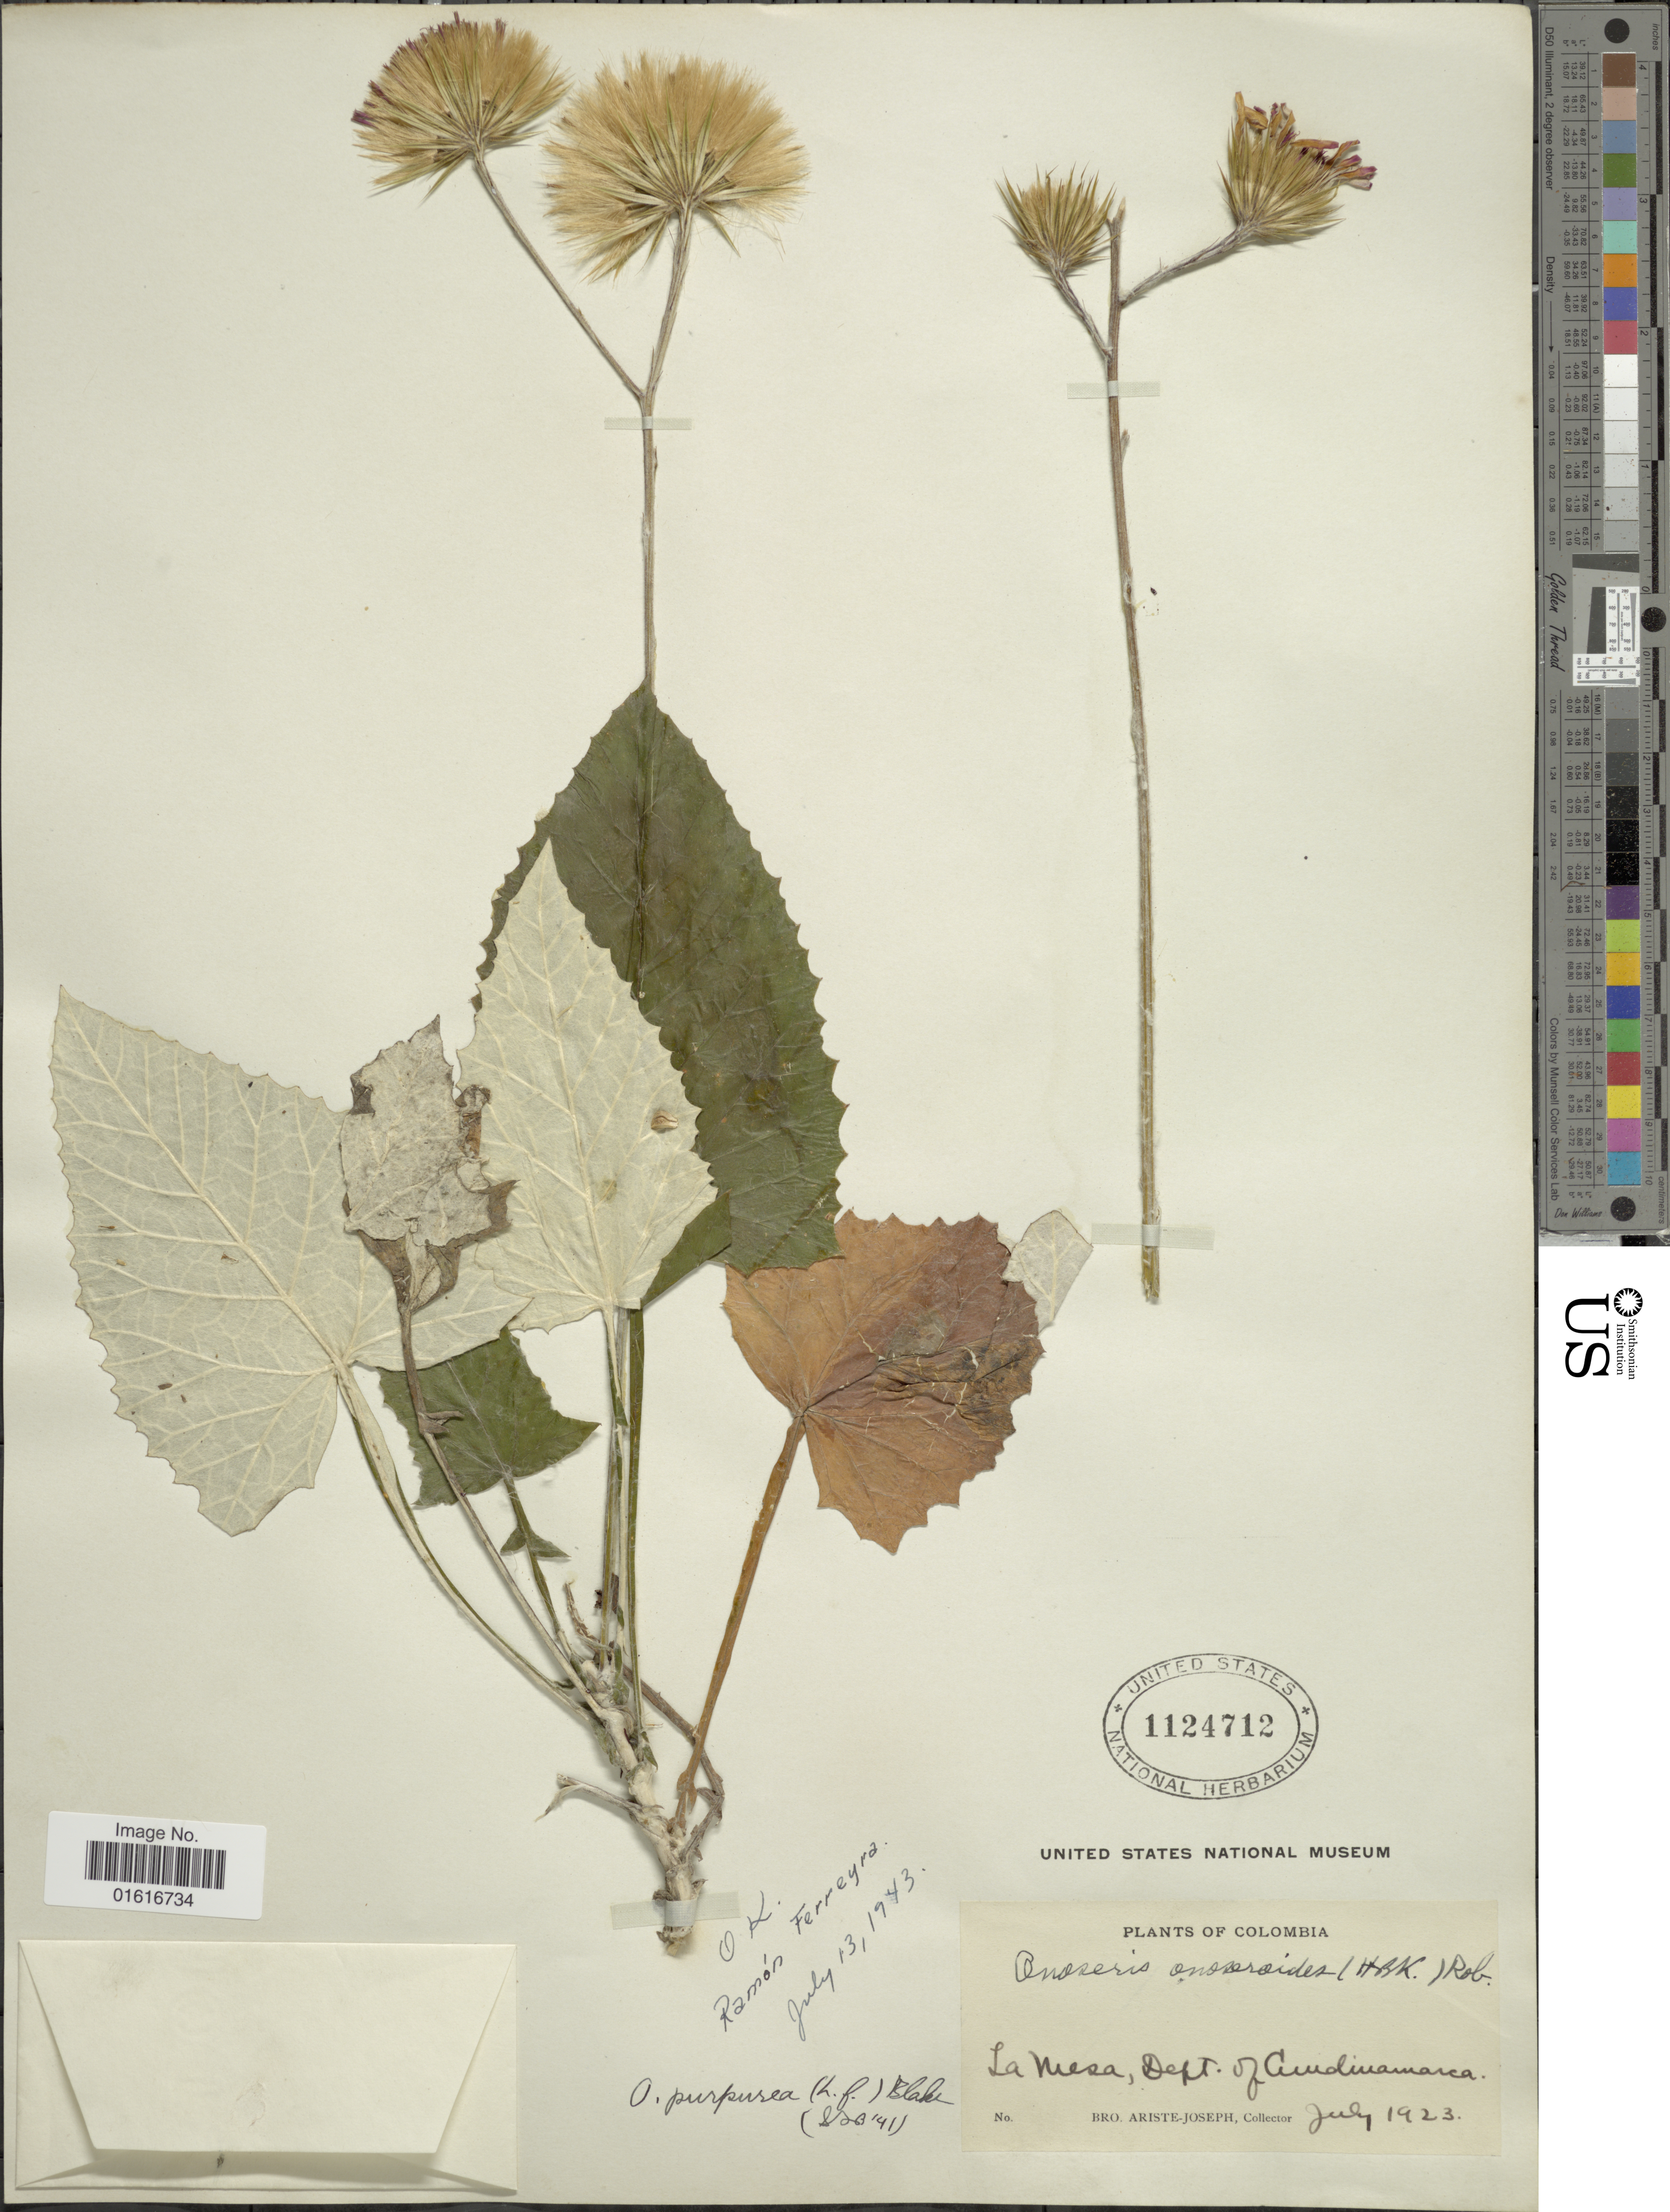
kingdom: Plantae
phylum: Tracheophyta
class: Magnoliopsida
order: Asterales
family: Asteraceae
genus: Onoseris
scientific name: Onoseris purpurea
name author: (L. f.) S.F. Blake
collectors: Bro. Ariste-Joseph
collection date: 1923-07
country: Colombia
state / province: Cundinamarca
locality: La Mesa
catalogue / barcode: US 1124712